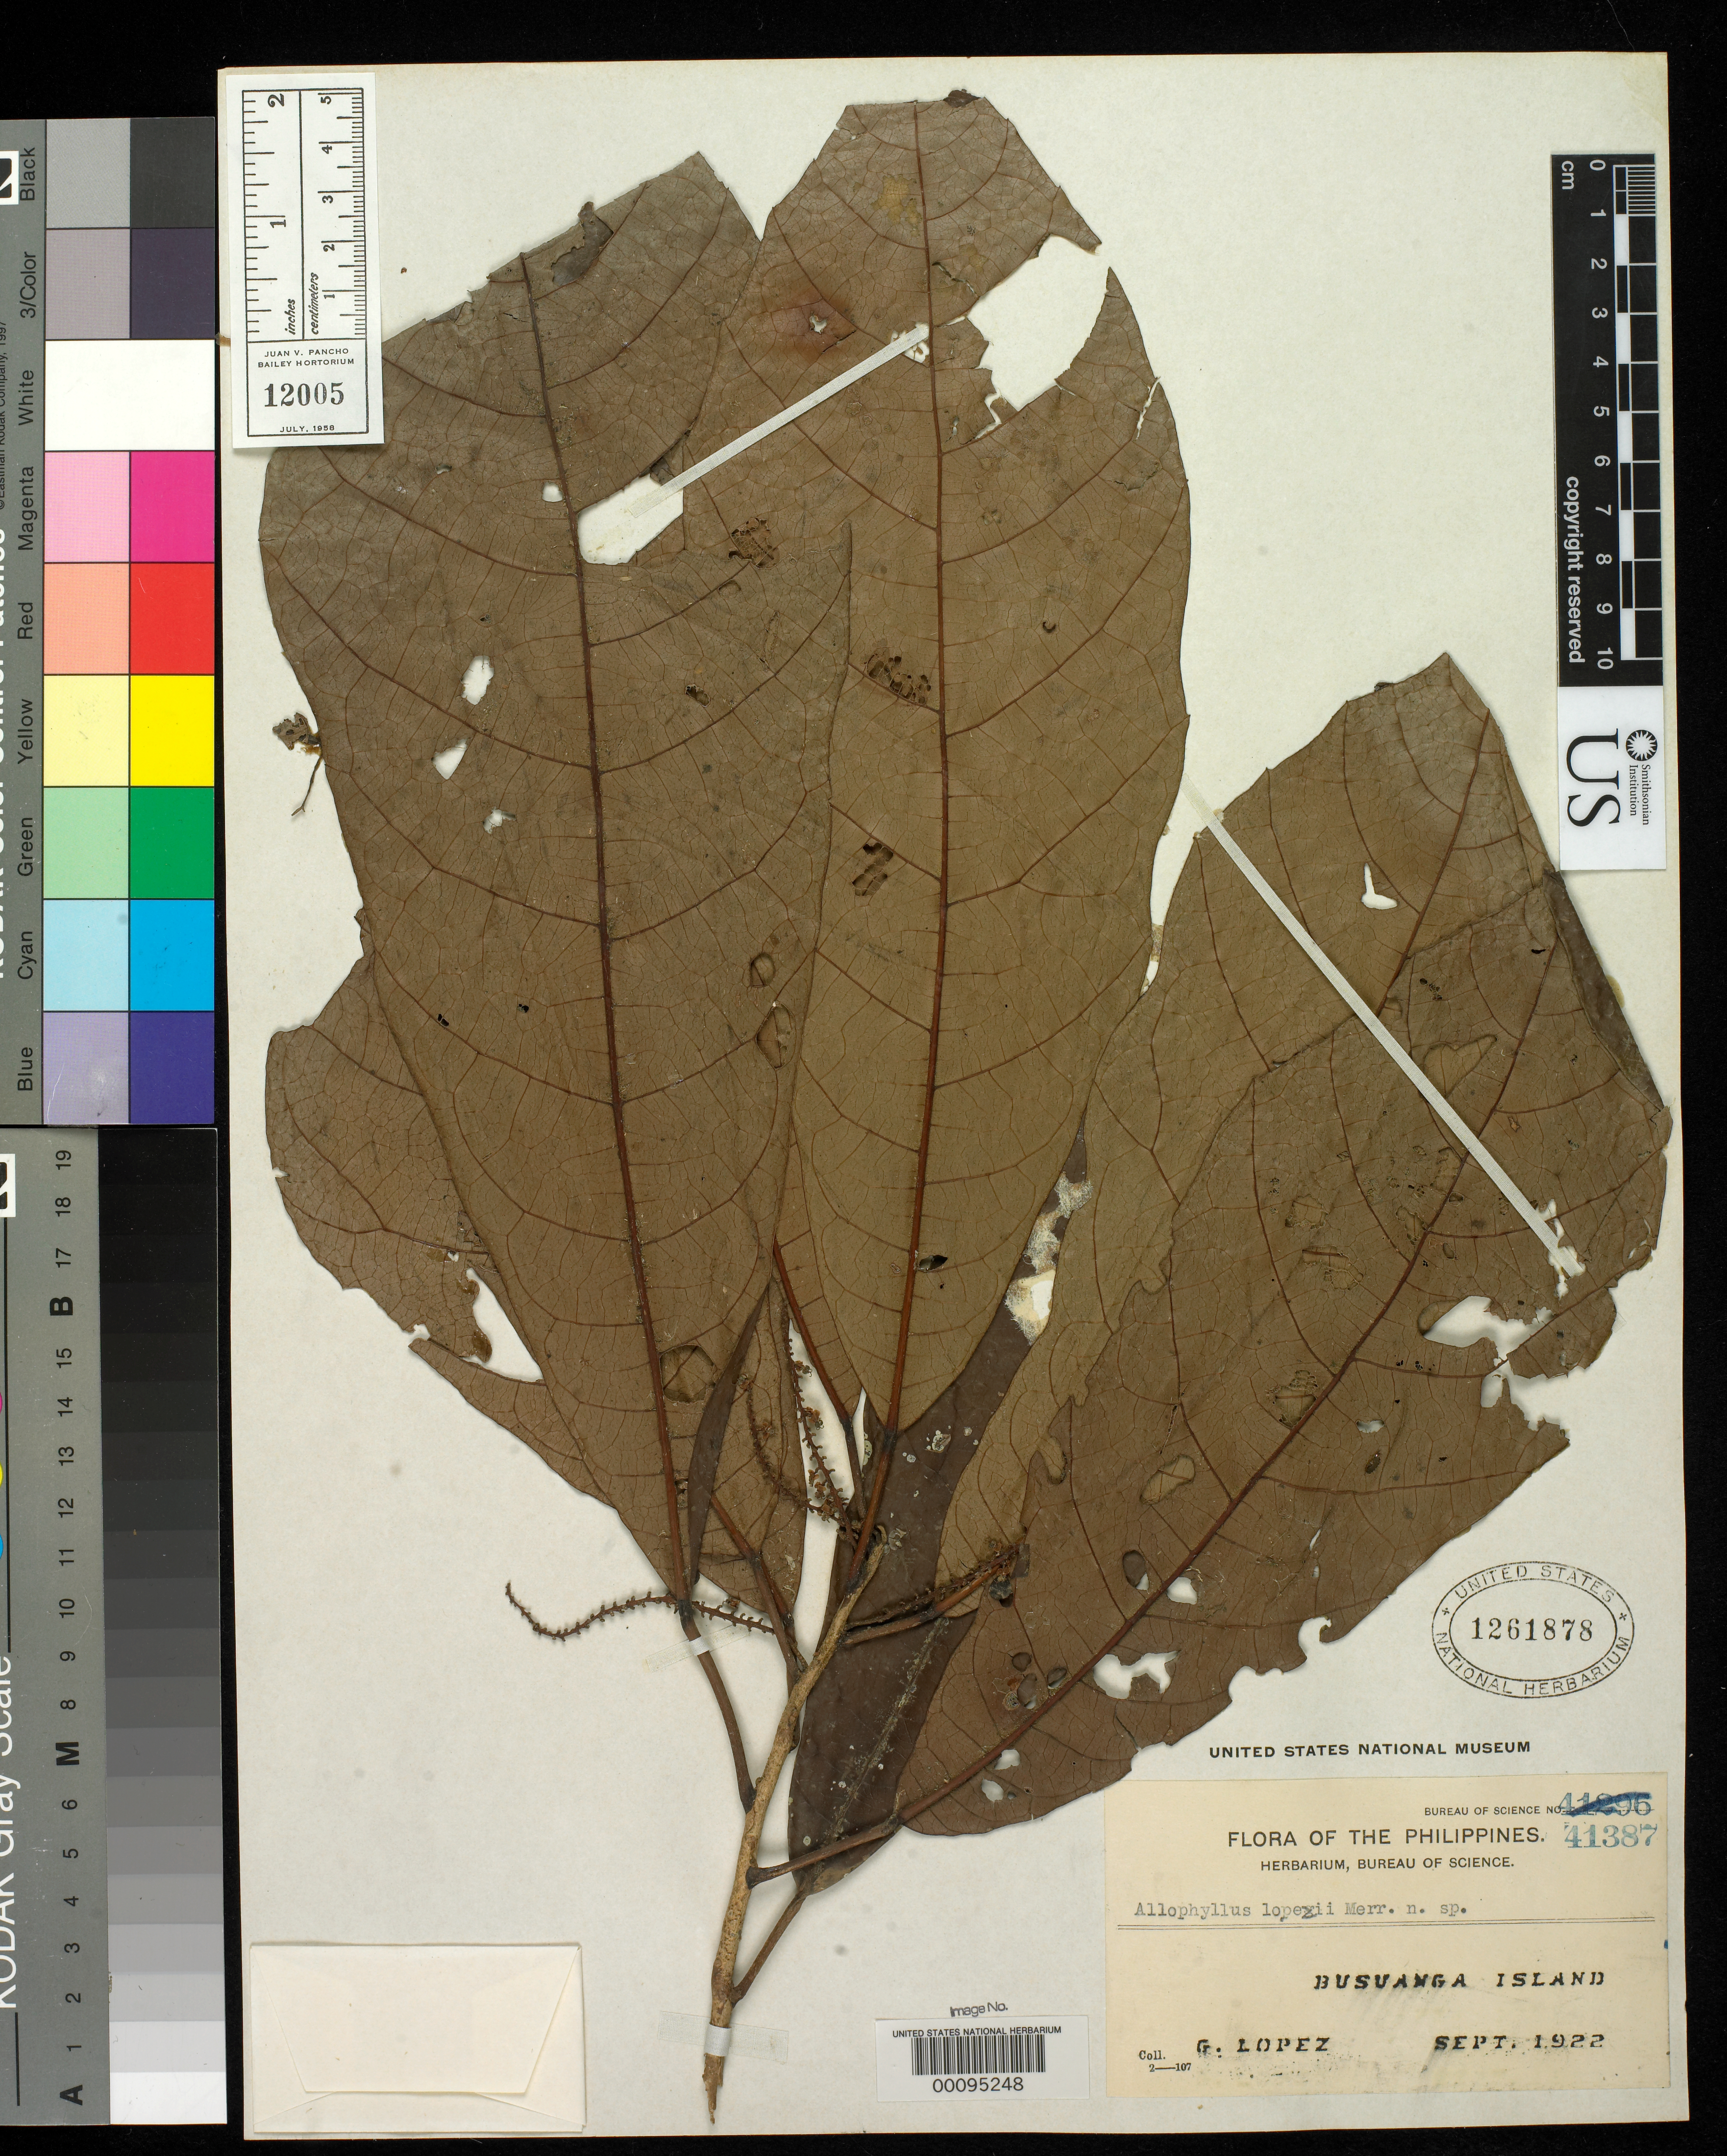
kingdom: Plantae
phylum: Tracheophyta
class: Magnoliopsida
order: Sapindales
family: Sapindaceae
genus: Allophylus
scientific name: Allophylus lopezii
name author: Merr.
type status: Isotype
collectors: G. Lopéz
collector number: Bur. Sci. 41387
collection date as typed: Sep 1922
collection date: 1922-09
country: Philippines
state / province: Mimaropa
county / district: Palawan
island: Busuanga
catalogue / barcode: US 1261878